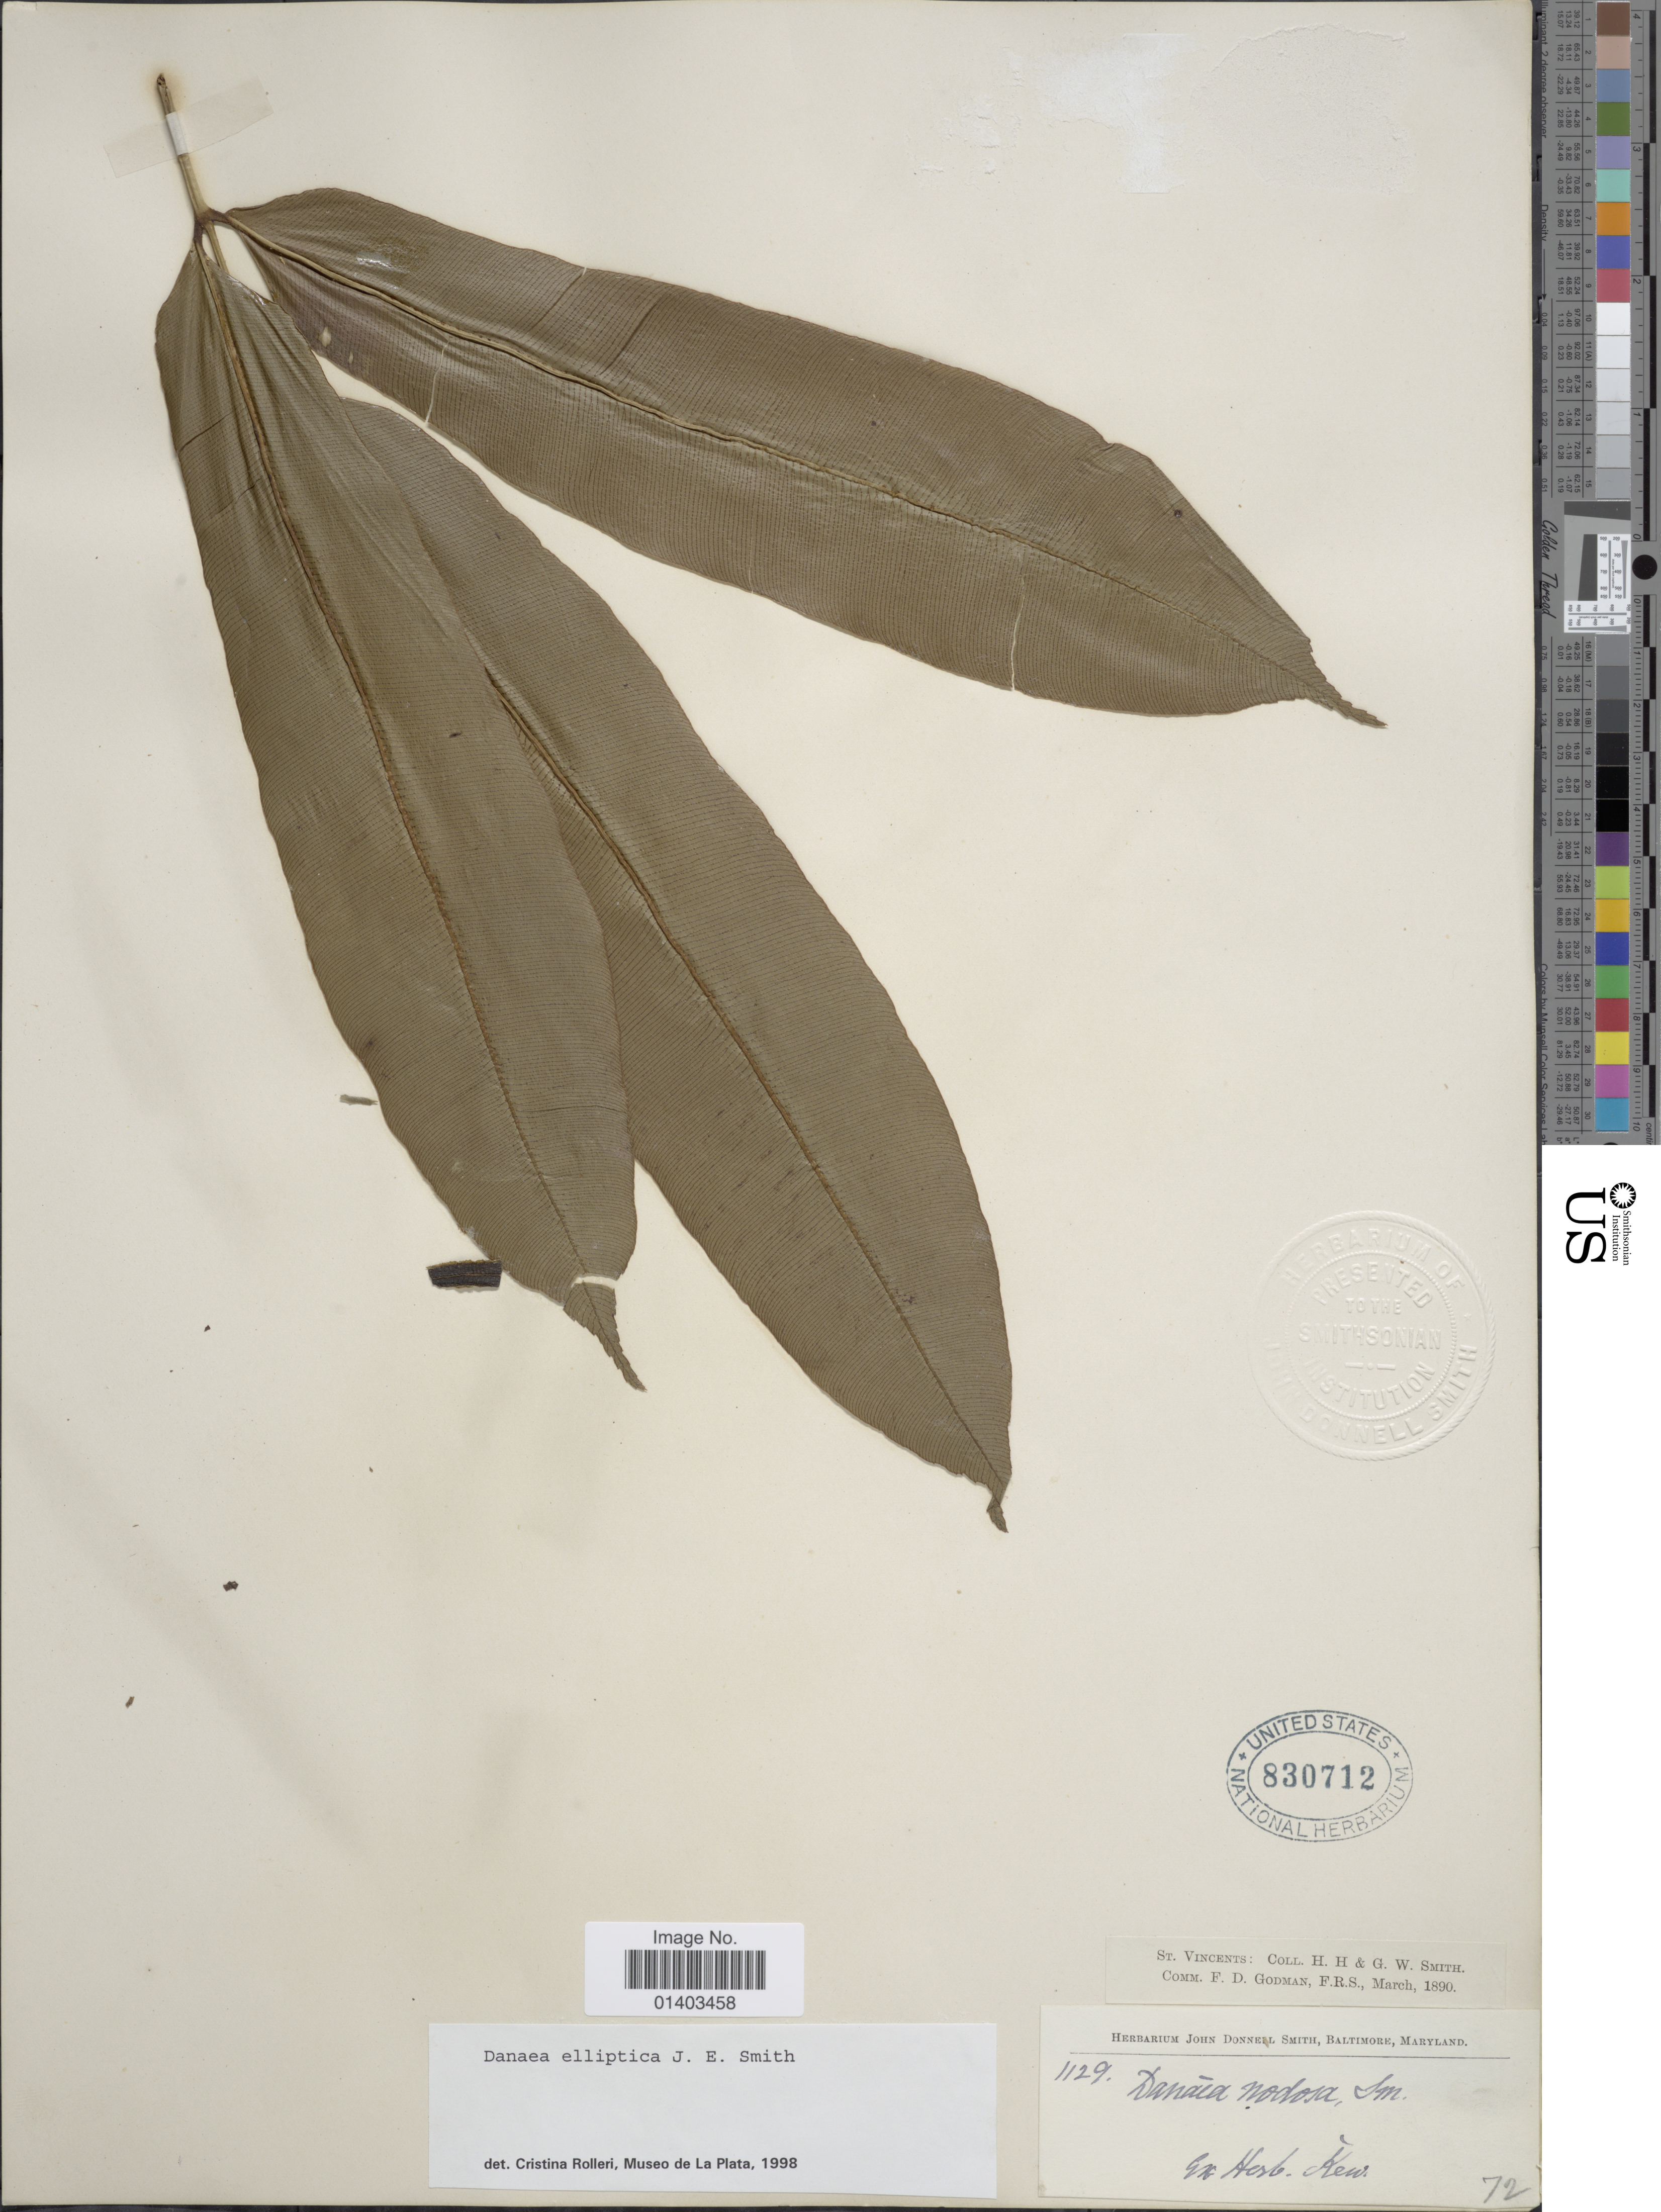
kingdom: Plantae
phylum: Tracheophyta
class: Polypodiopsida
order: Marattiales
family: Marattiaceae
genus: Danaea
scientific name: Danaea elliptica subsp. elliptica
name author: Sm.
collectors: H. H. Smith & G. Smith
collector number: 1129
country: St. Vincent - Grenadines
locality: St. Vincent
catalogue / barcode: US 830712